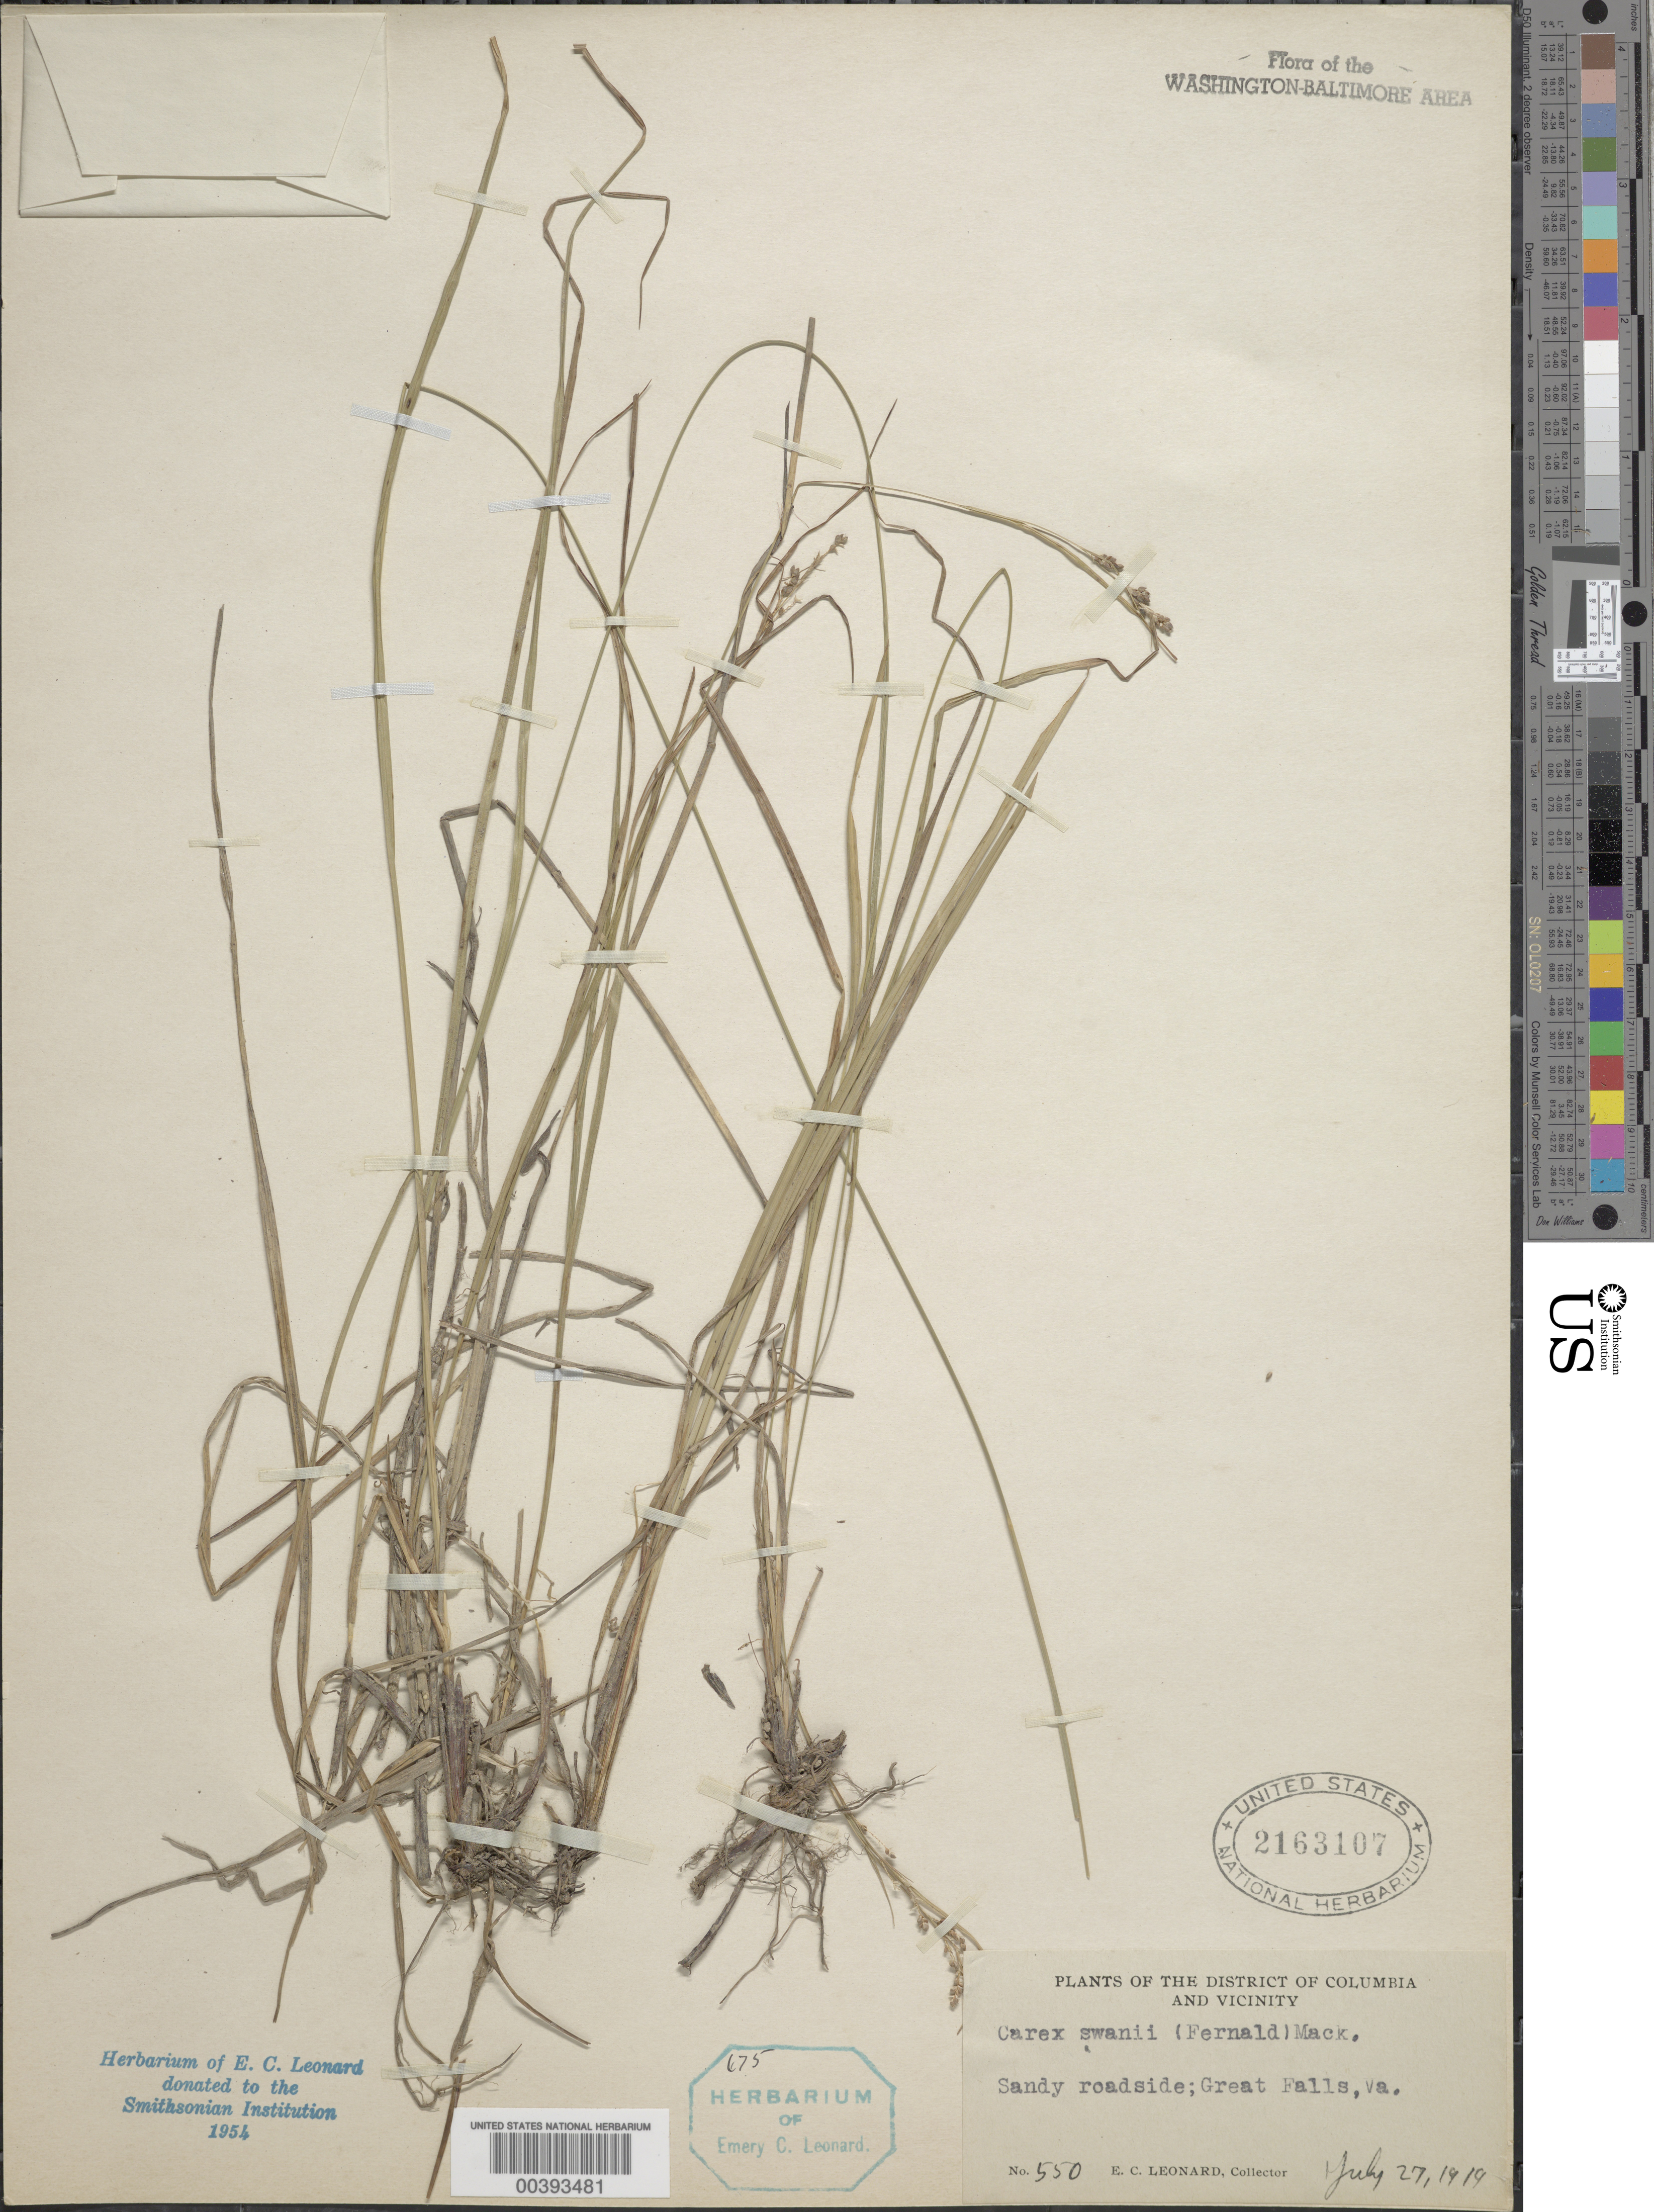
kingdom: Plantae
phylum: Tracheophyta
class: Liliopsida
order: Poales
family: Cyperaceae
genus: Carex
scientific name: Carex swanii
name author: (Fernald) Mack.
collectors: E. C. Leonard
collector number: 550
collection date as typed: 27 Jul 1919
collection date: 1919-07-27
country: United States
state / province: Virginia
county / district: Fairfax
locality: Great Falls C. & O. Canal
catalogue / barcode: US 2163107